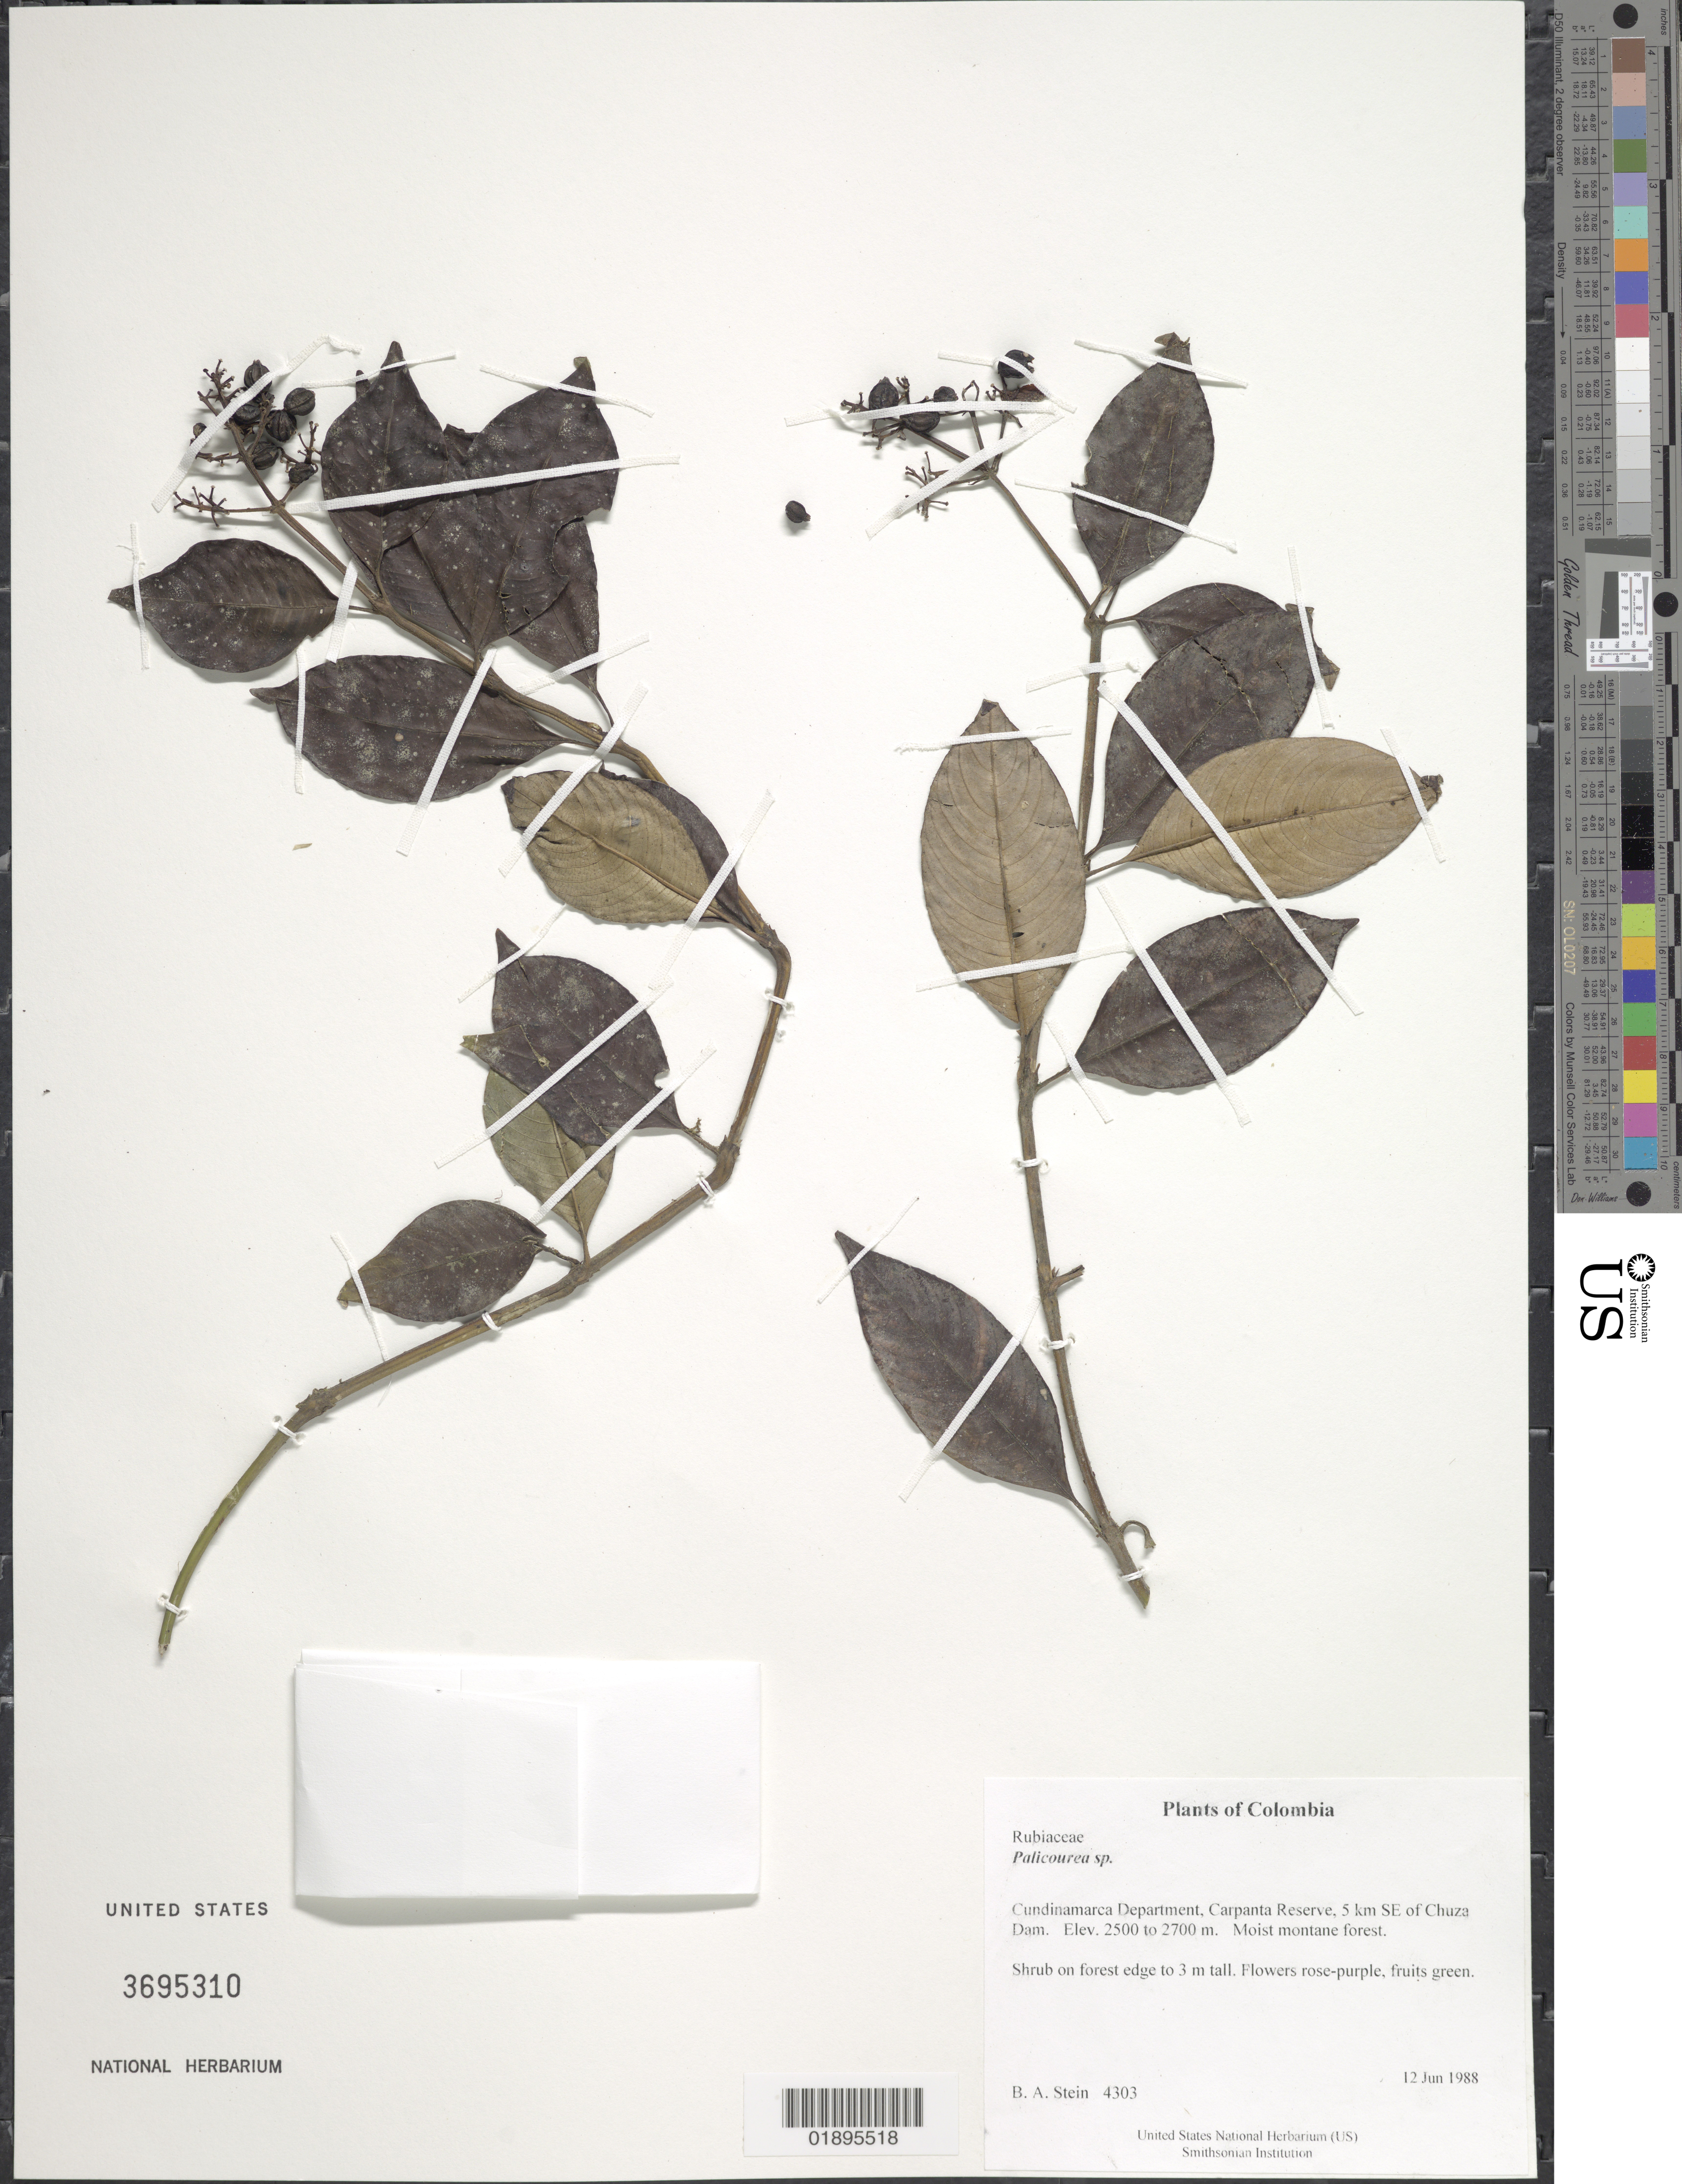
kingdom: Plantae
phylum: Tracheophyta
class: Magnoliopsida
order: Gentianales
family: Rubiaceae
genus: Palicourea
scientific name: Palicourea sp.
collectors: B. A. Stein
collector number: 4303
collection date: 1988-06-12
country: Colombia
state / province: Cundinamarca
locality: Carpanta Reserve, 5 km SE of Chuza Dam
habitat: Moist montane forest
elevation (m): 2500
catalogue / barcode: US 3695310